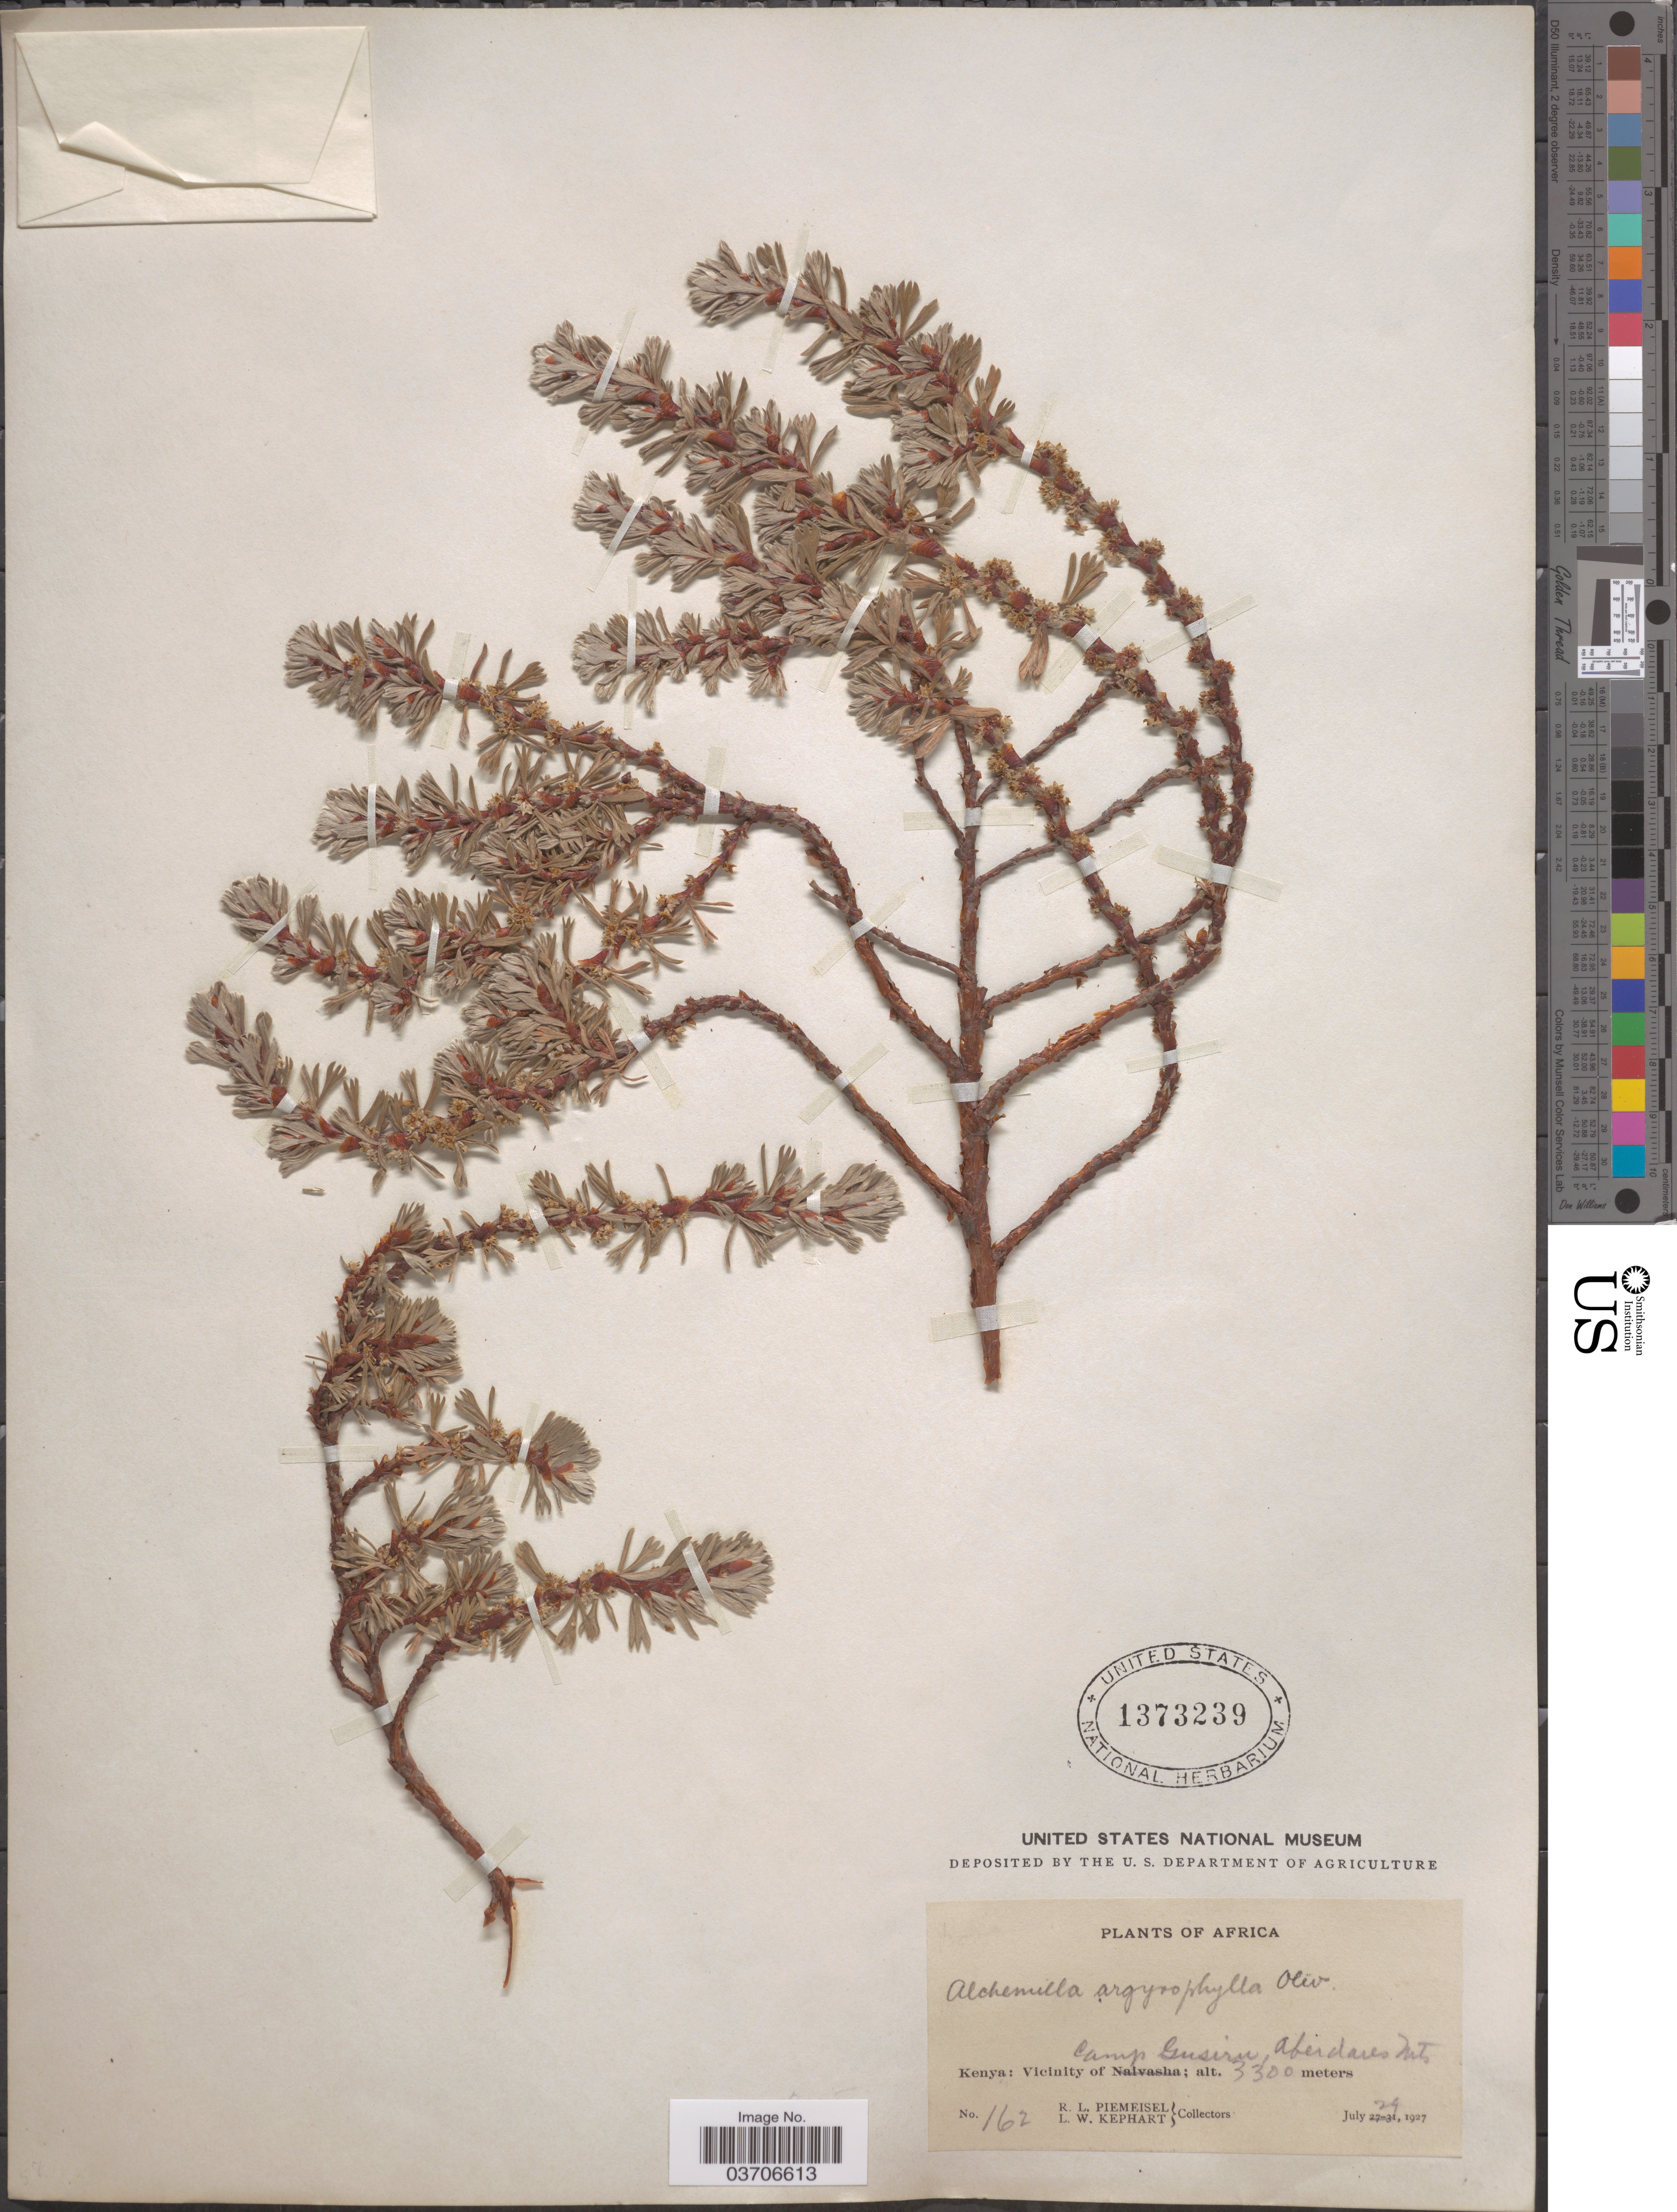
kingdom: Plantae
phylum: Tracheophyta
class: Magnoliopsida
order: Rosales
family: Rosaceae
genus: Alchemilla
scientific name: Alchemilla argyrophylla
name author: Oliv.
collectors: R. L. Piemeisel & L. W. Kephart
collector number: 162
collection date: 1927-07-29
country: Kenya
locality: Vicinity of Camp Gusiru, Aberdare Mts.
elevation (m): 3300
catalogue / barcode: US 1373239